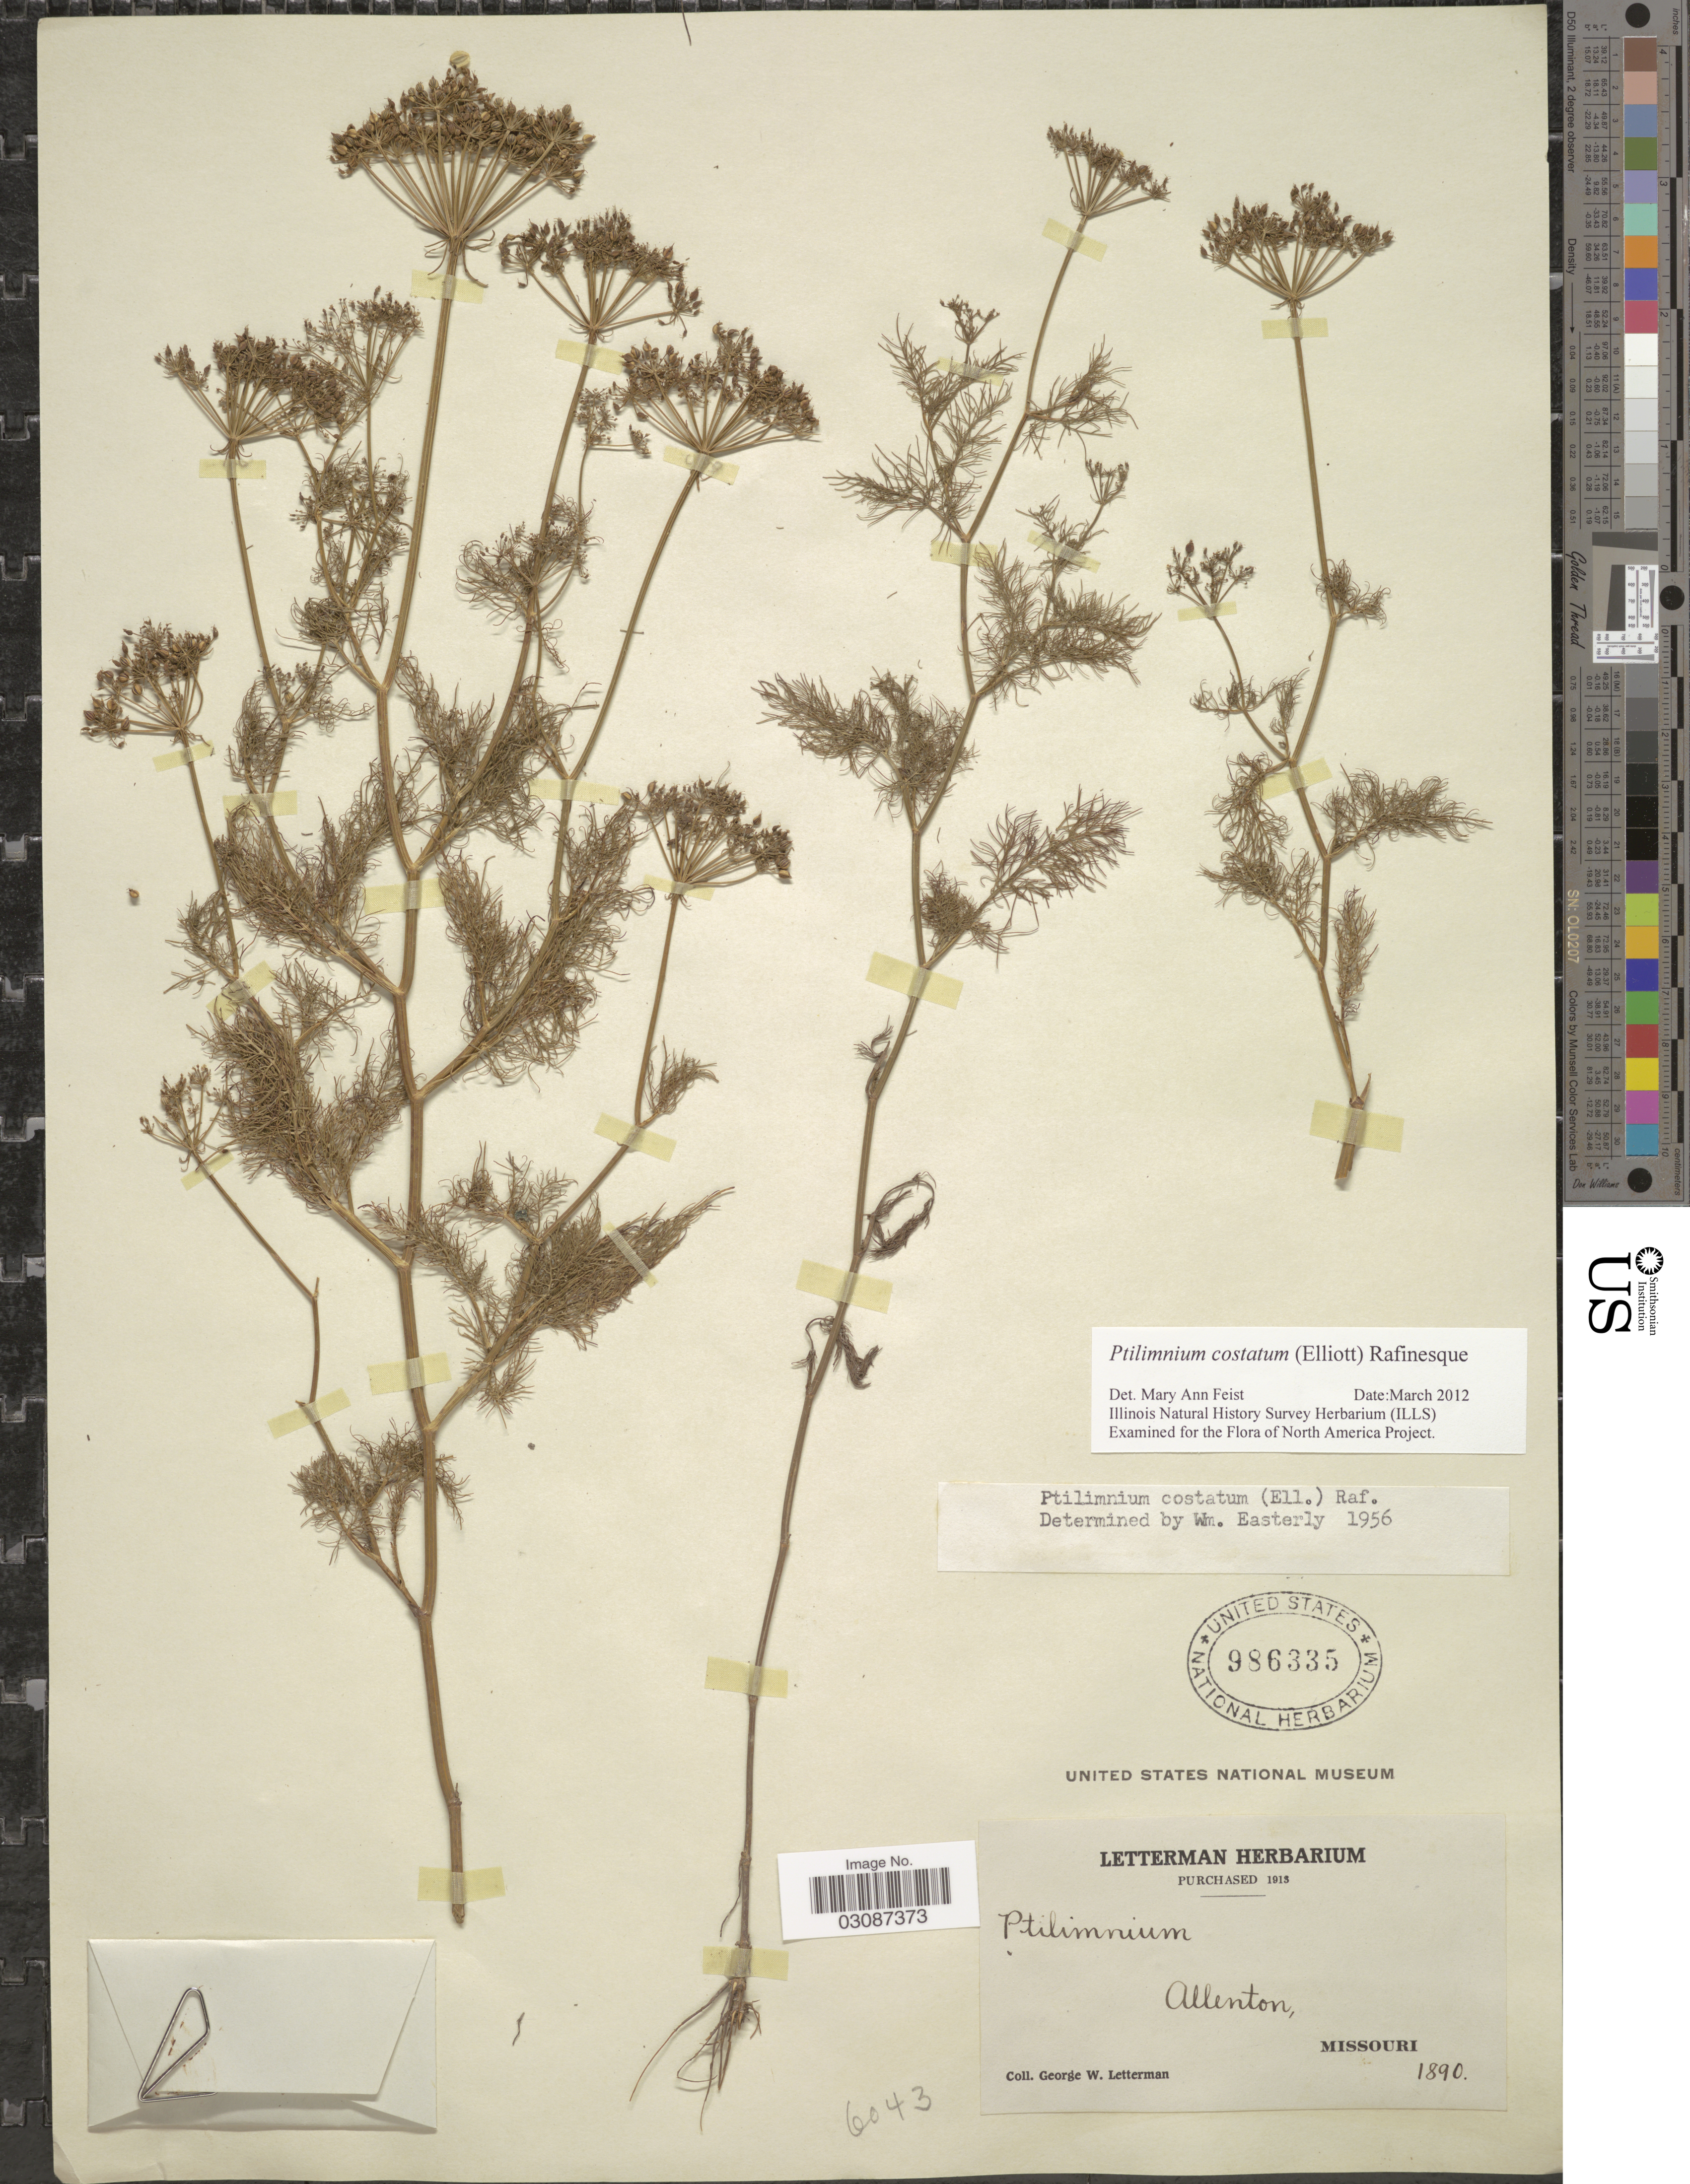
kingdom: Plantae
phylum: Tracheophyta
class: Magnoliopsida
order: Apiales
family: Apiaceae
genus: Ptilimnium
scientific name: Ptilimnium costatum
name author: (Elliott) Raf.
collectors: G. W. Letterman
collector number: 6043?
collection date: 1890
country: United States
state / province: Missouri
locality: Allenton.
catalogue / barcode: US 986335